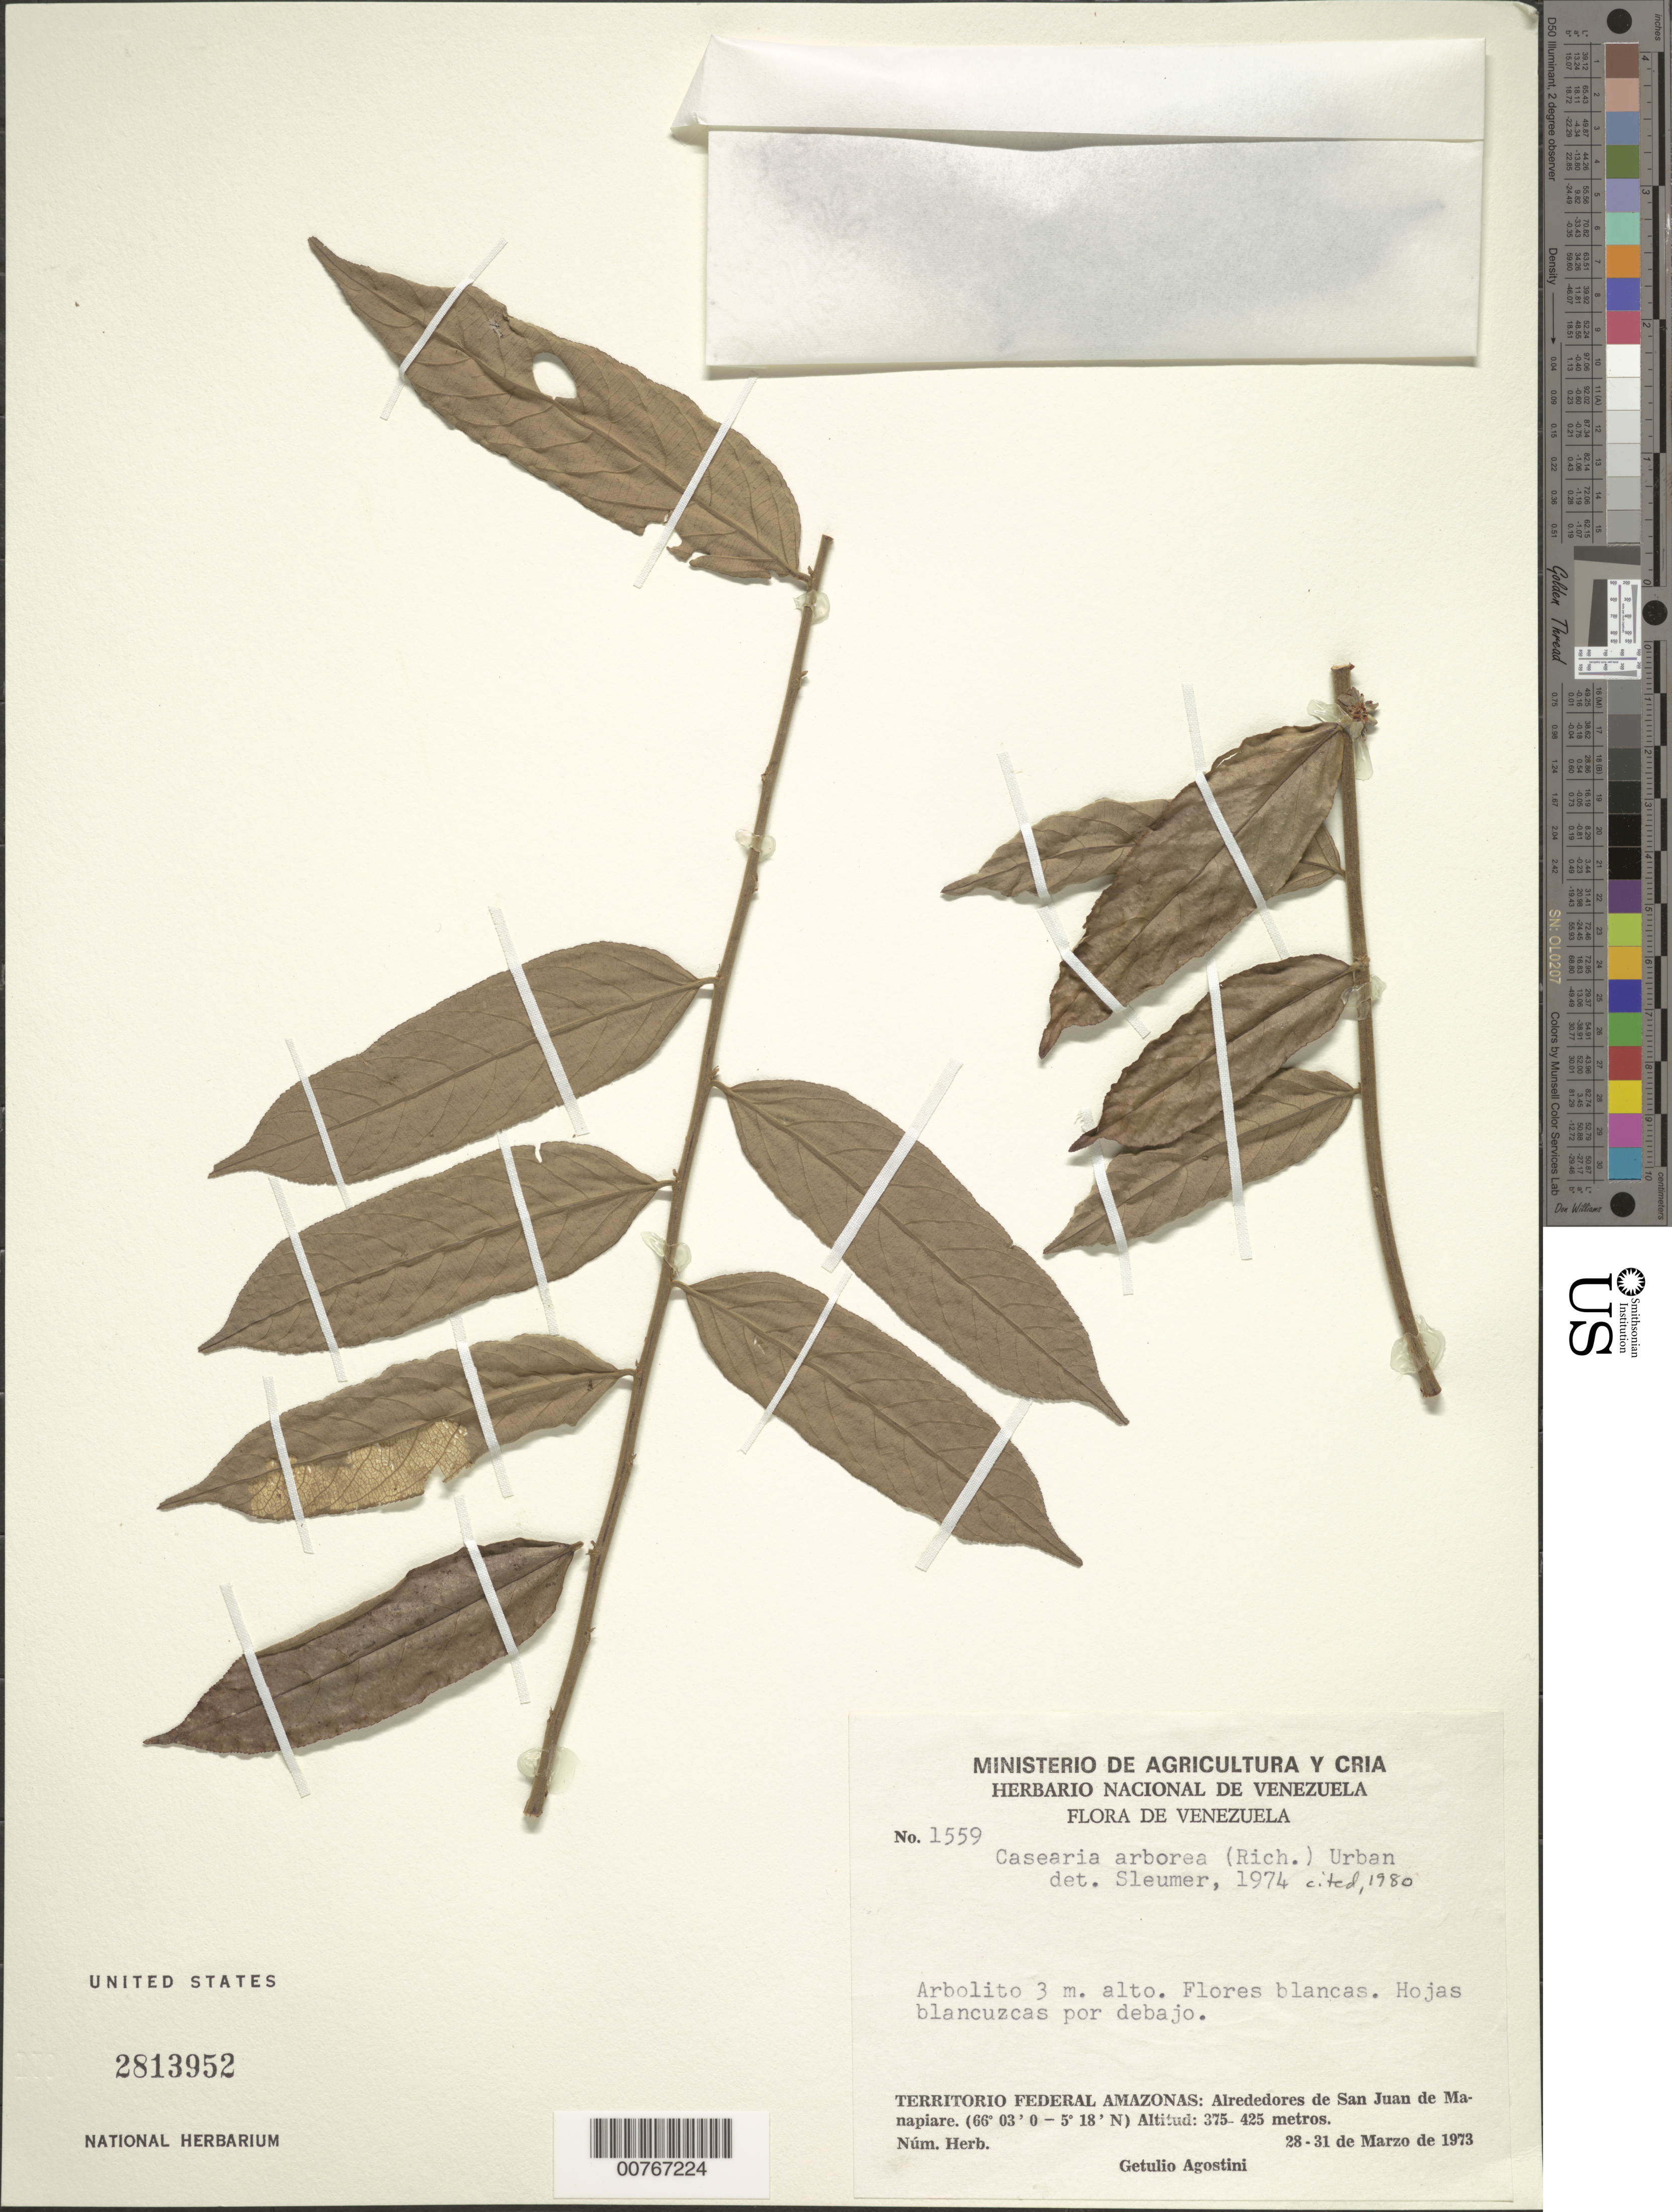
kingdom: Plantae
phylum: Tracheophyta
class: Magnoliopsida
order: Malpighiales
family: Salicaceae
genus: Casearia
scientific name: Casearia arborea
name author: (Rich.) Urb.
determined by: Sleumer, H. O.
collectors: G. Agostini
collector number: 1559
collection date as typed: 28-Mar-73 to 31-Mar-73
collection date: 1973-03-28/1973-03-31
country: Venezuela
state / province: Amazonas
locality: San Juan de Manapiare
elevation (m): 375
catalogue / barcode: US 2813952